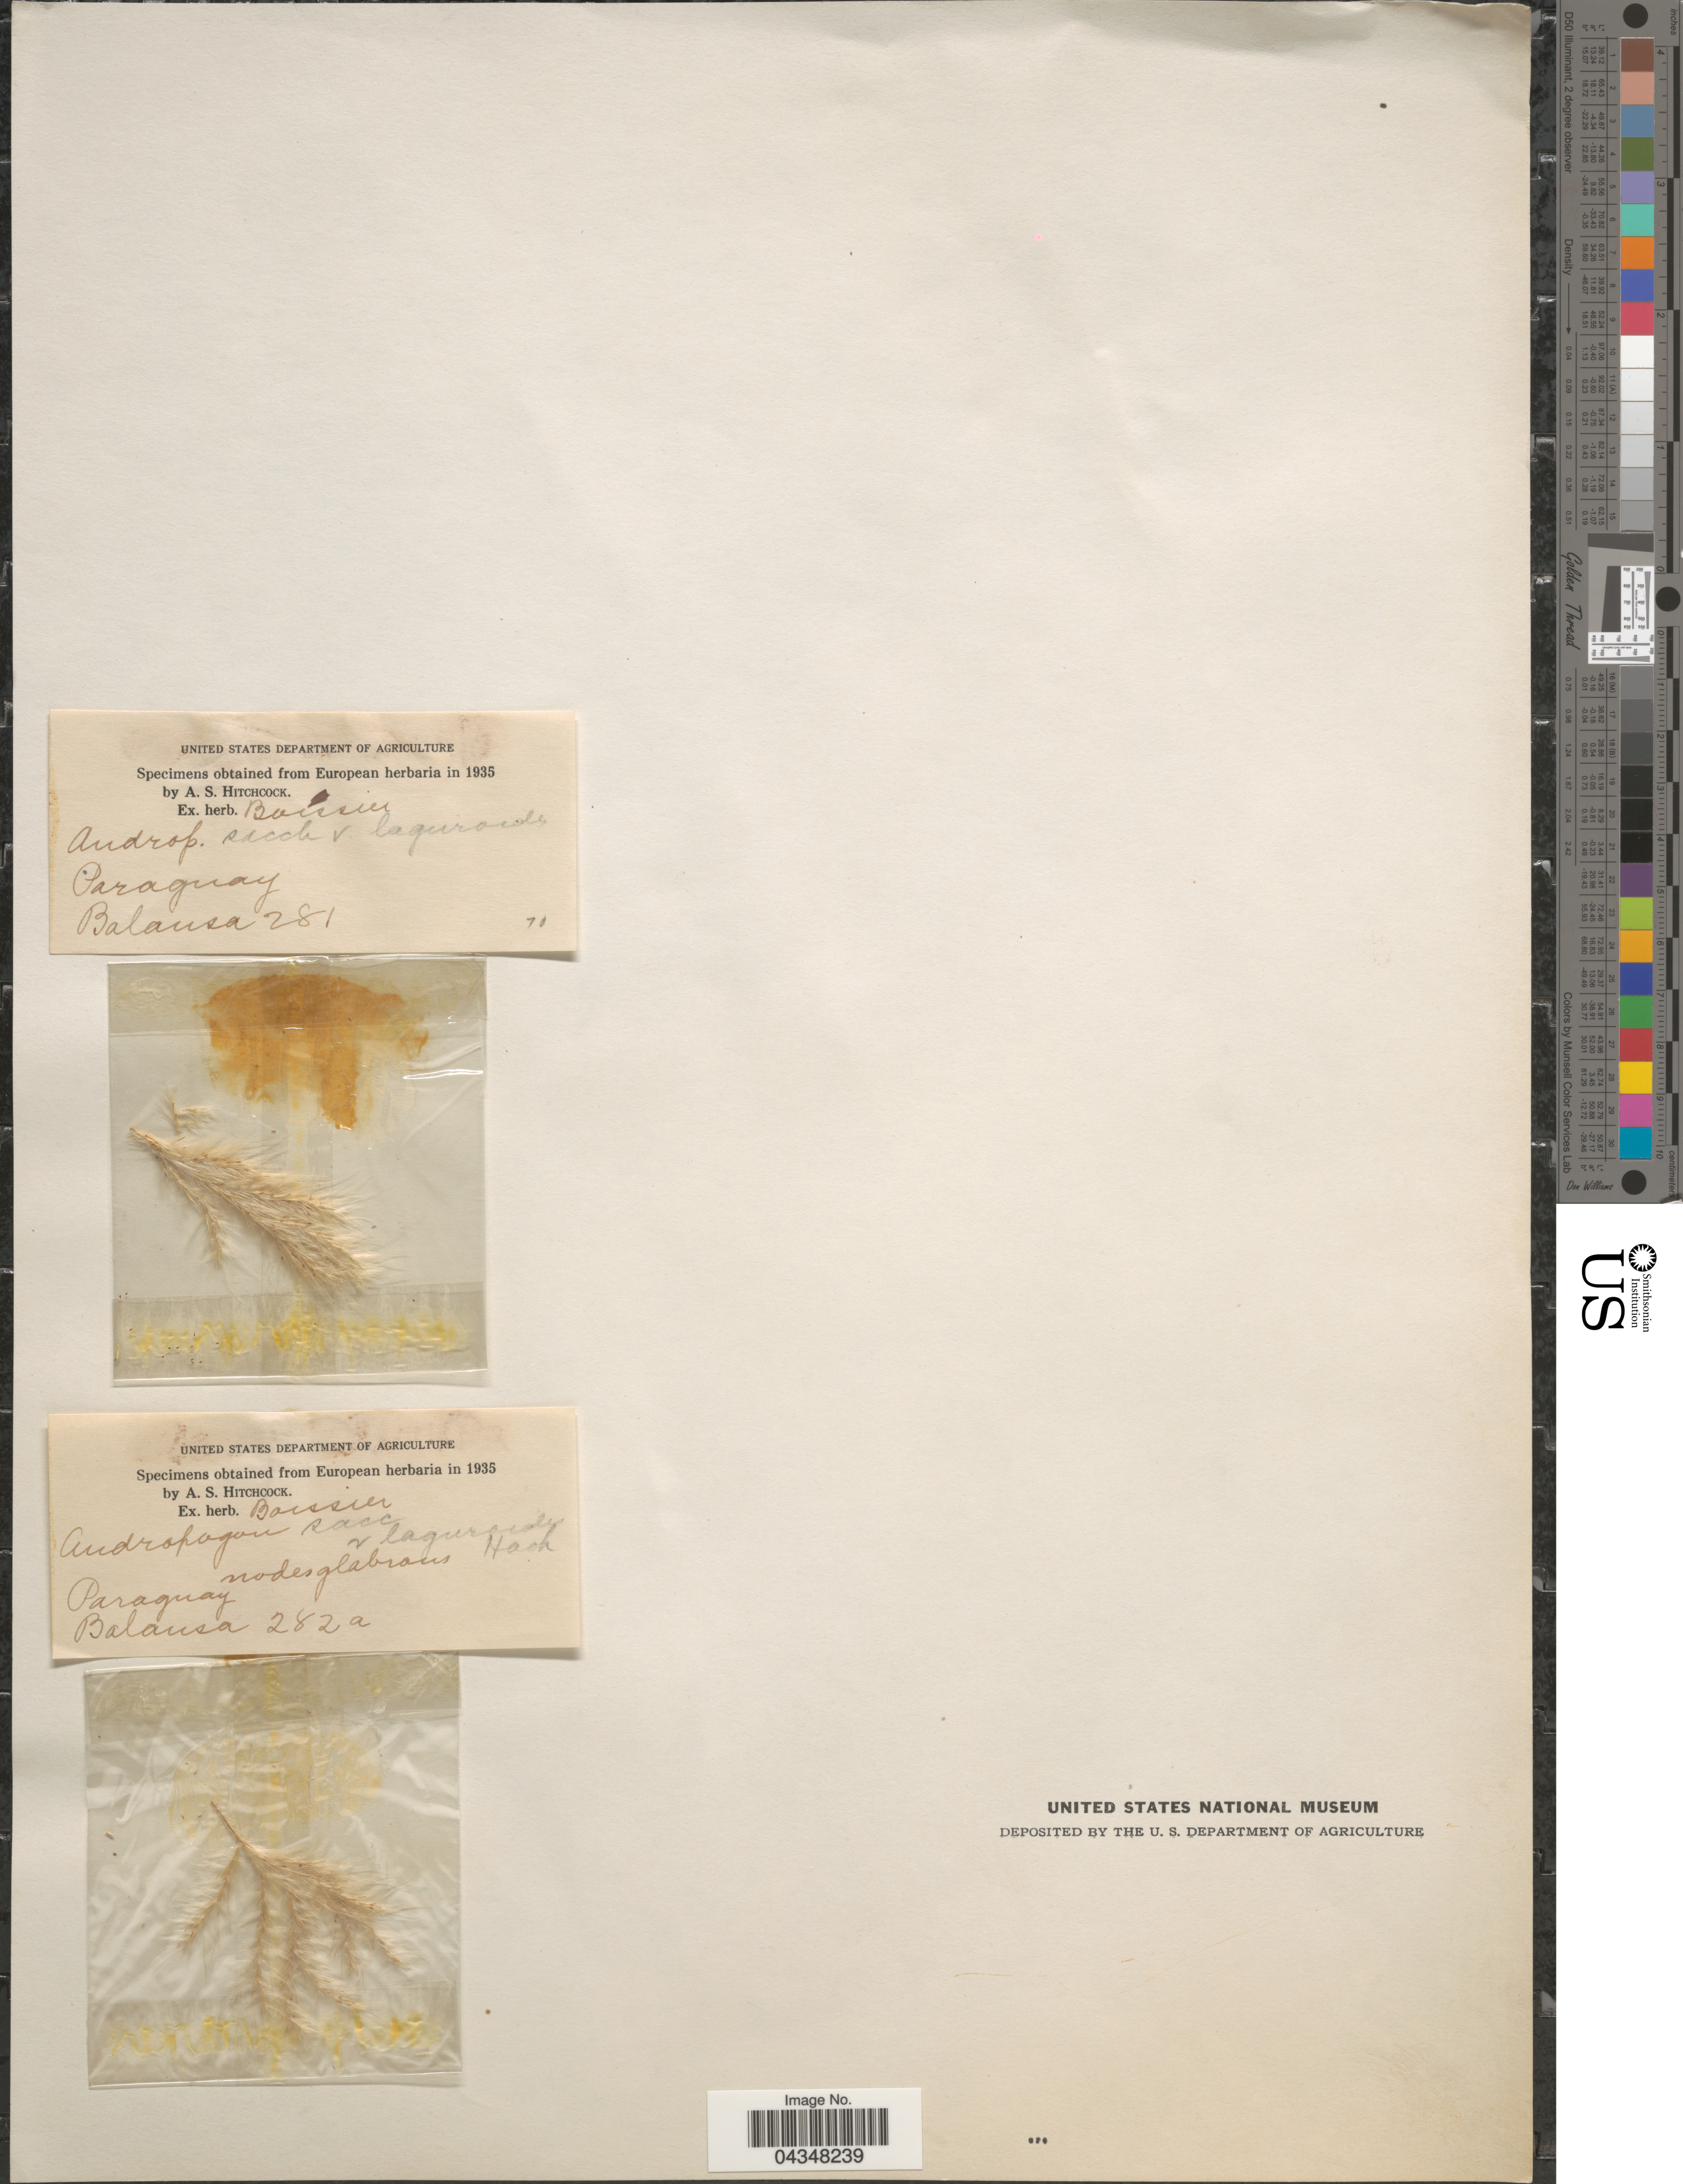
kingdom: Plantae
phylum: Tracheophyta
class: Liliopsida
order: Poales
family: Poaceae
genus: Bothriochloa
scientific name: Bothriochloa laguroides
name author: (DC.) Herter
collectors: -. Balansa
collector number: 281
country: Paraguay